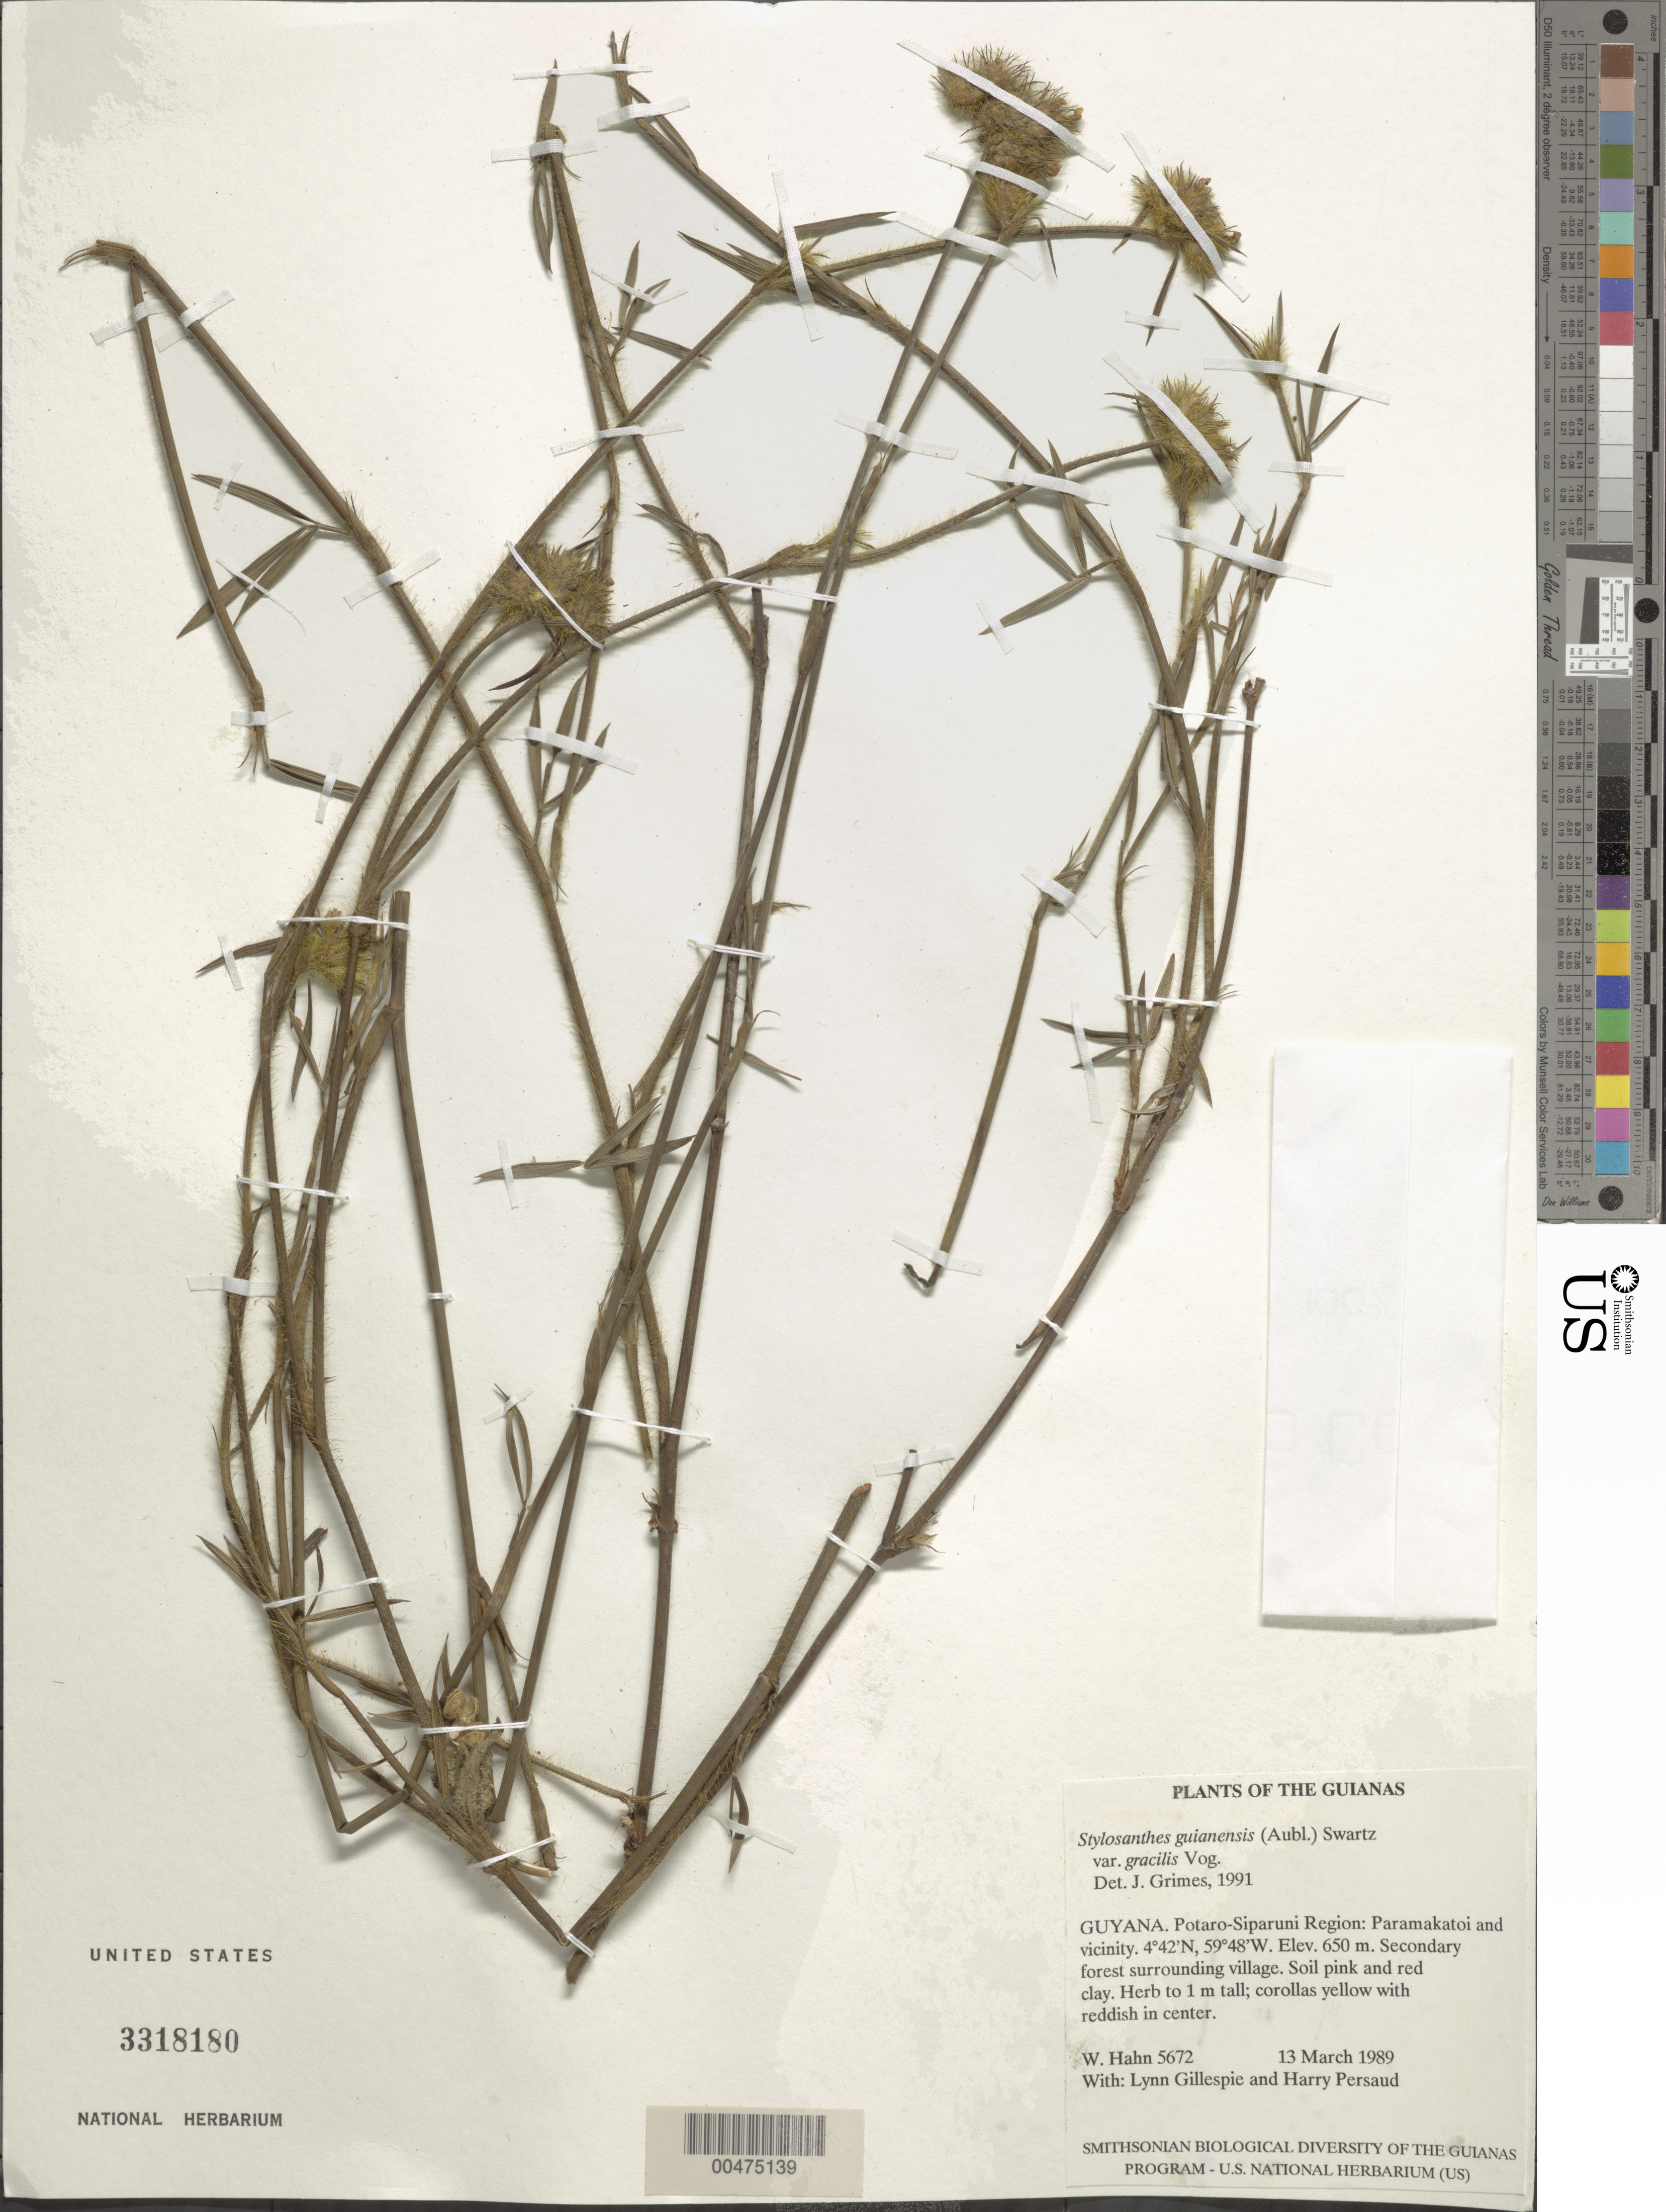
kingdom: Plantae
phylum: Tracheophyta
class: Magnoliopsida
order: Fabales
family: Fabaceae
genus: Stylosanthes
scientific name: Stylosanthes guianensis var. gracilis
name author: (Kunth) Vogel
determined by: Grimes, J.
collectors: W. Hahn, L. J. Gillespie & H. Persaud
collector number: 5672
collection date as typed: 13 March 1989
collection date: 1989-03-13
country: Guyana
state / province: Potaro-Siparuni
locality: Paramakatoi and vicinity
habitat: Secondary forest surrounding village. Soil pink and red clay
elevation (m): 650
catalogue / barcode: US 3318180